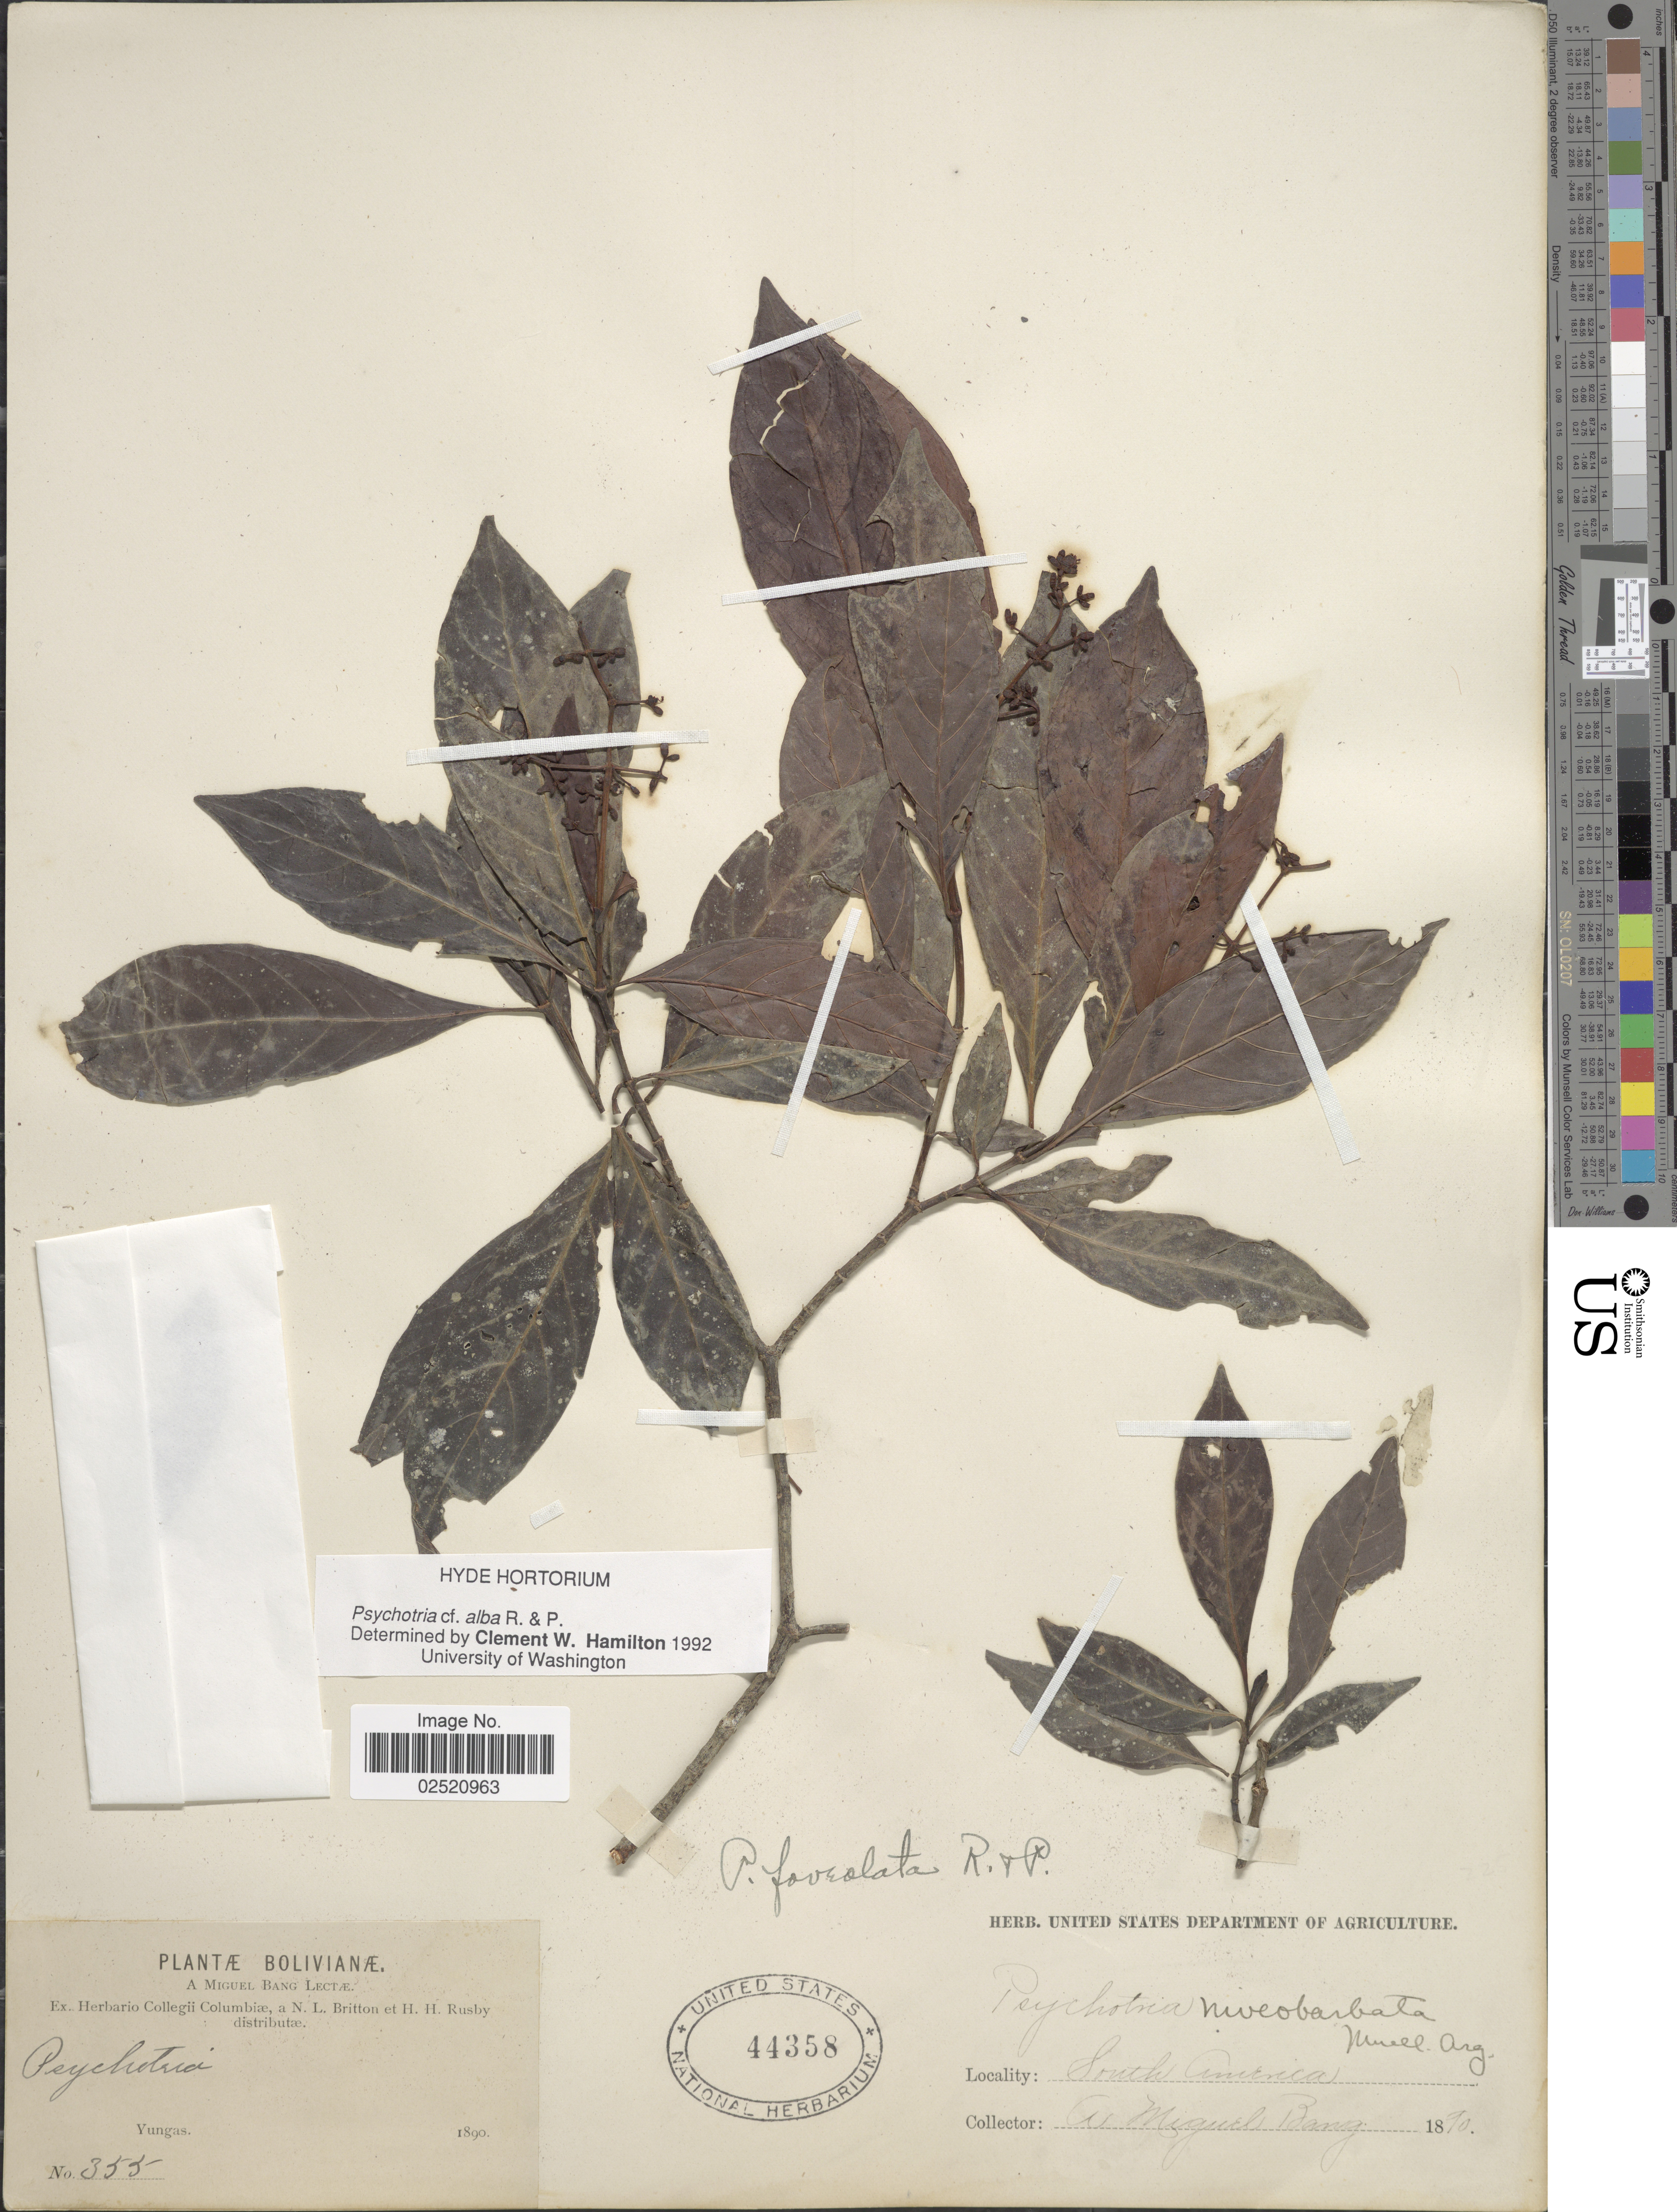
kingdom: Plantae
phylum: Tracheophyta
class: Magnoliopsida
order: Gentianales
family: Rubiaceae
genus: Psychotria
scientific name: Psychotria alba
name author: Ruiz & Pav.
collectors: M. Bang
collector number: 355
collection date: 1890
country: Bolivia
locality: Yungas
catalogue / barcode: US 44358